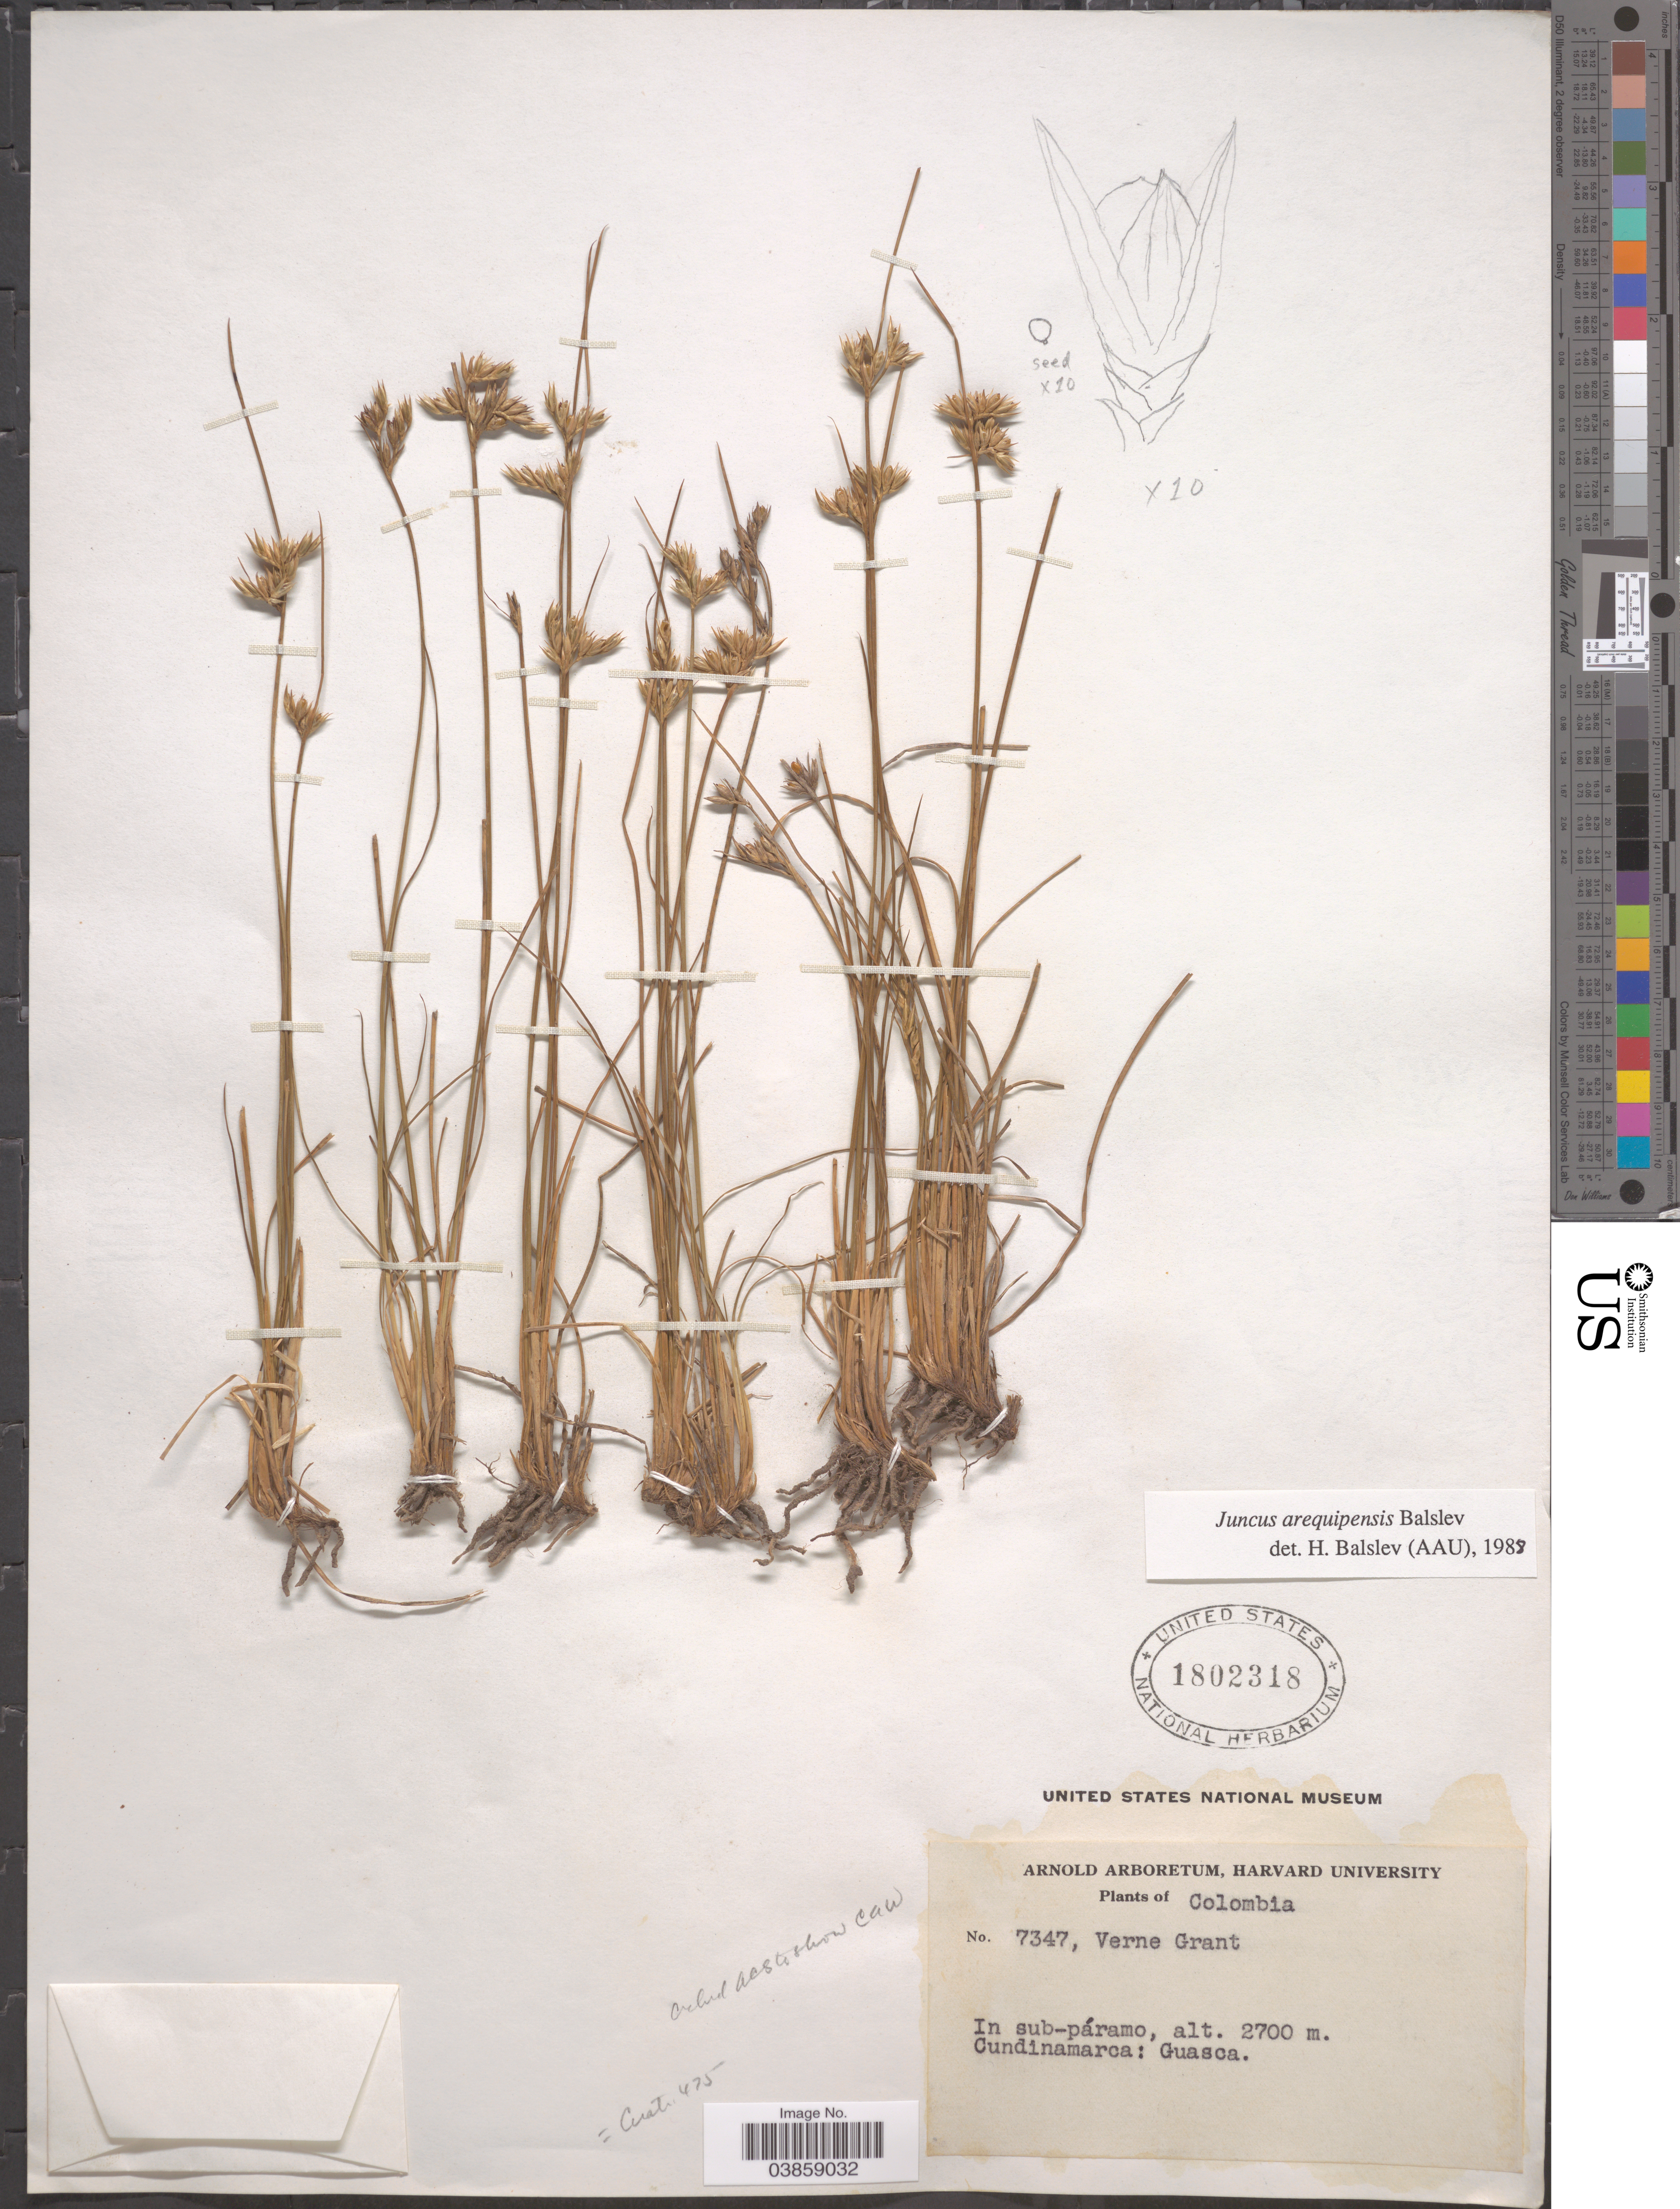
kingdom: Plantae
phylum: Tracheophyta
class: Liliopsida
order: Poales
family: Juncaceae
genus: Juncus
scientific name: Juncus arequipensis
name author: Balslev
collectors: V. Grant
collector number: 7347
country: Colombia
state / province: Cundinamarca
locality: In sub-páramo. Guasca.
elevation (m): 2700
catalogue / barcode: US 1802318